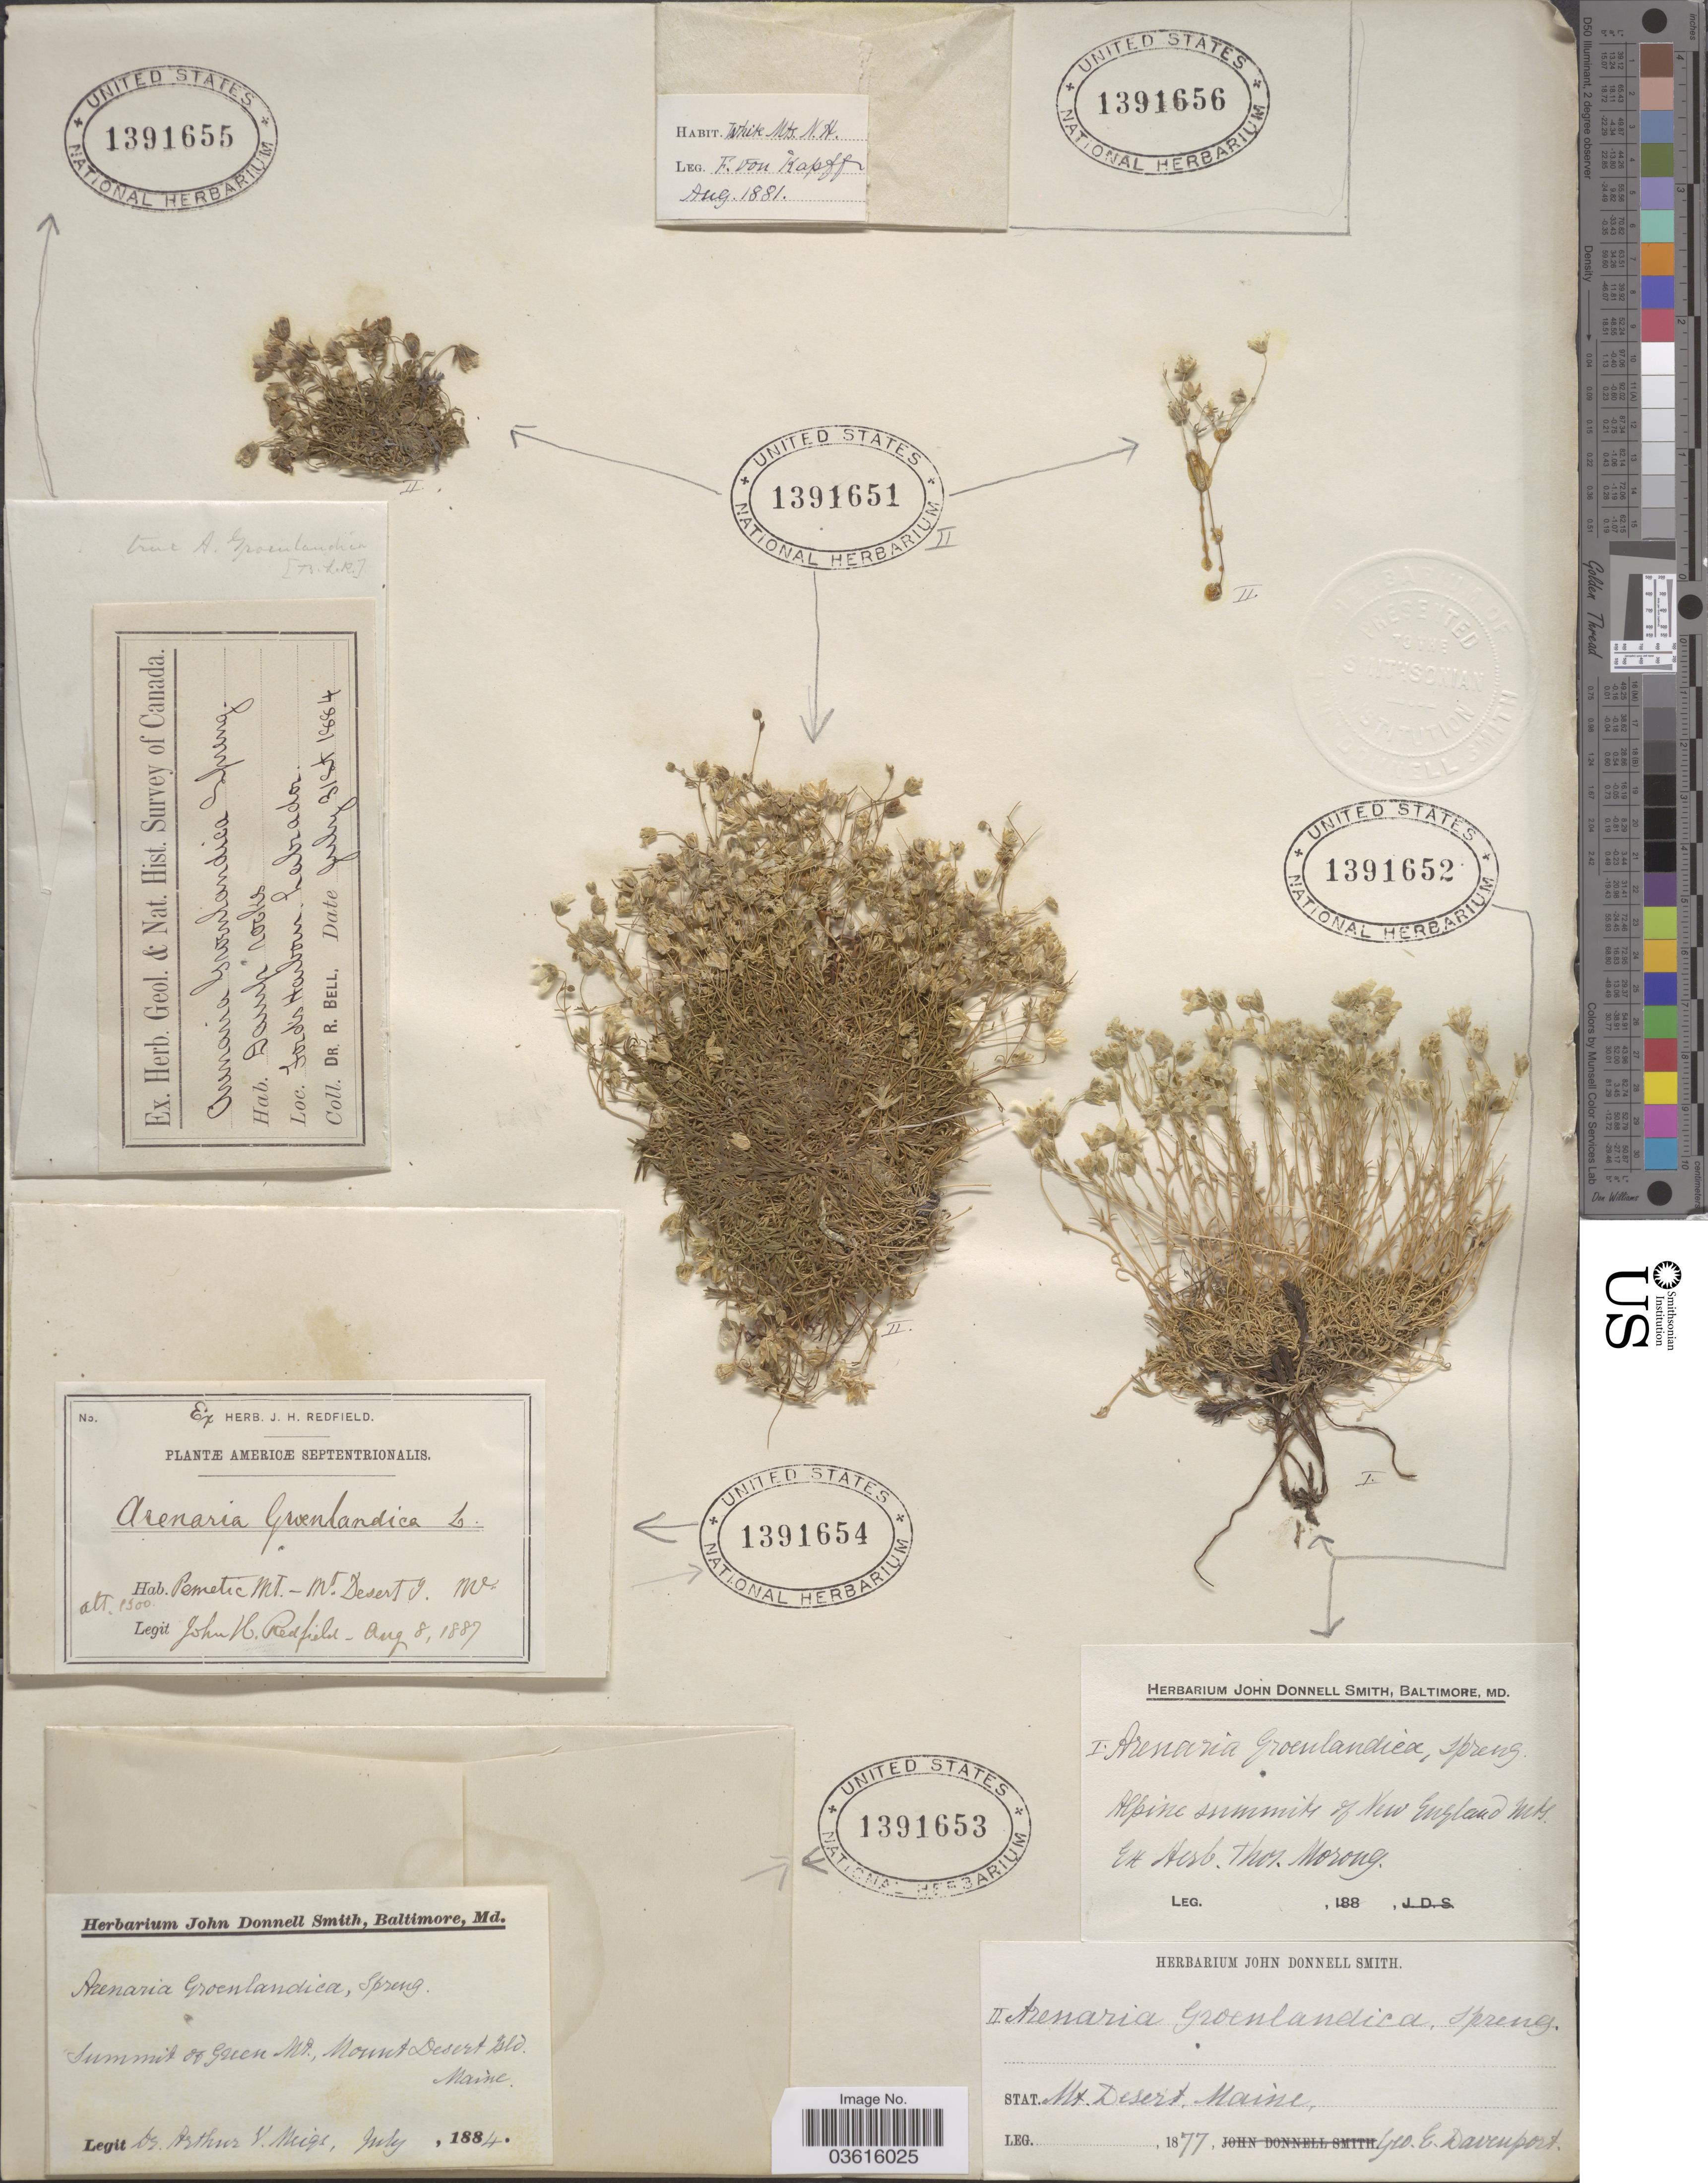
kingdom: Plantae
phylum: Tracheophyta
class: Magnoliopsida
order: Caryophyllales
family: Caryophyllaceae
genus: Minuartia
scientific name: Minuartia groenlandica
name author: (Retz.) Ostenf.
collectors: F. von Kapff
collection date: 1881-08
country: United States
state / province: New Hampshire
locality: White Mts.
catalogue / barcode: US 1391656-6